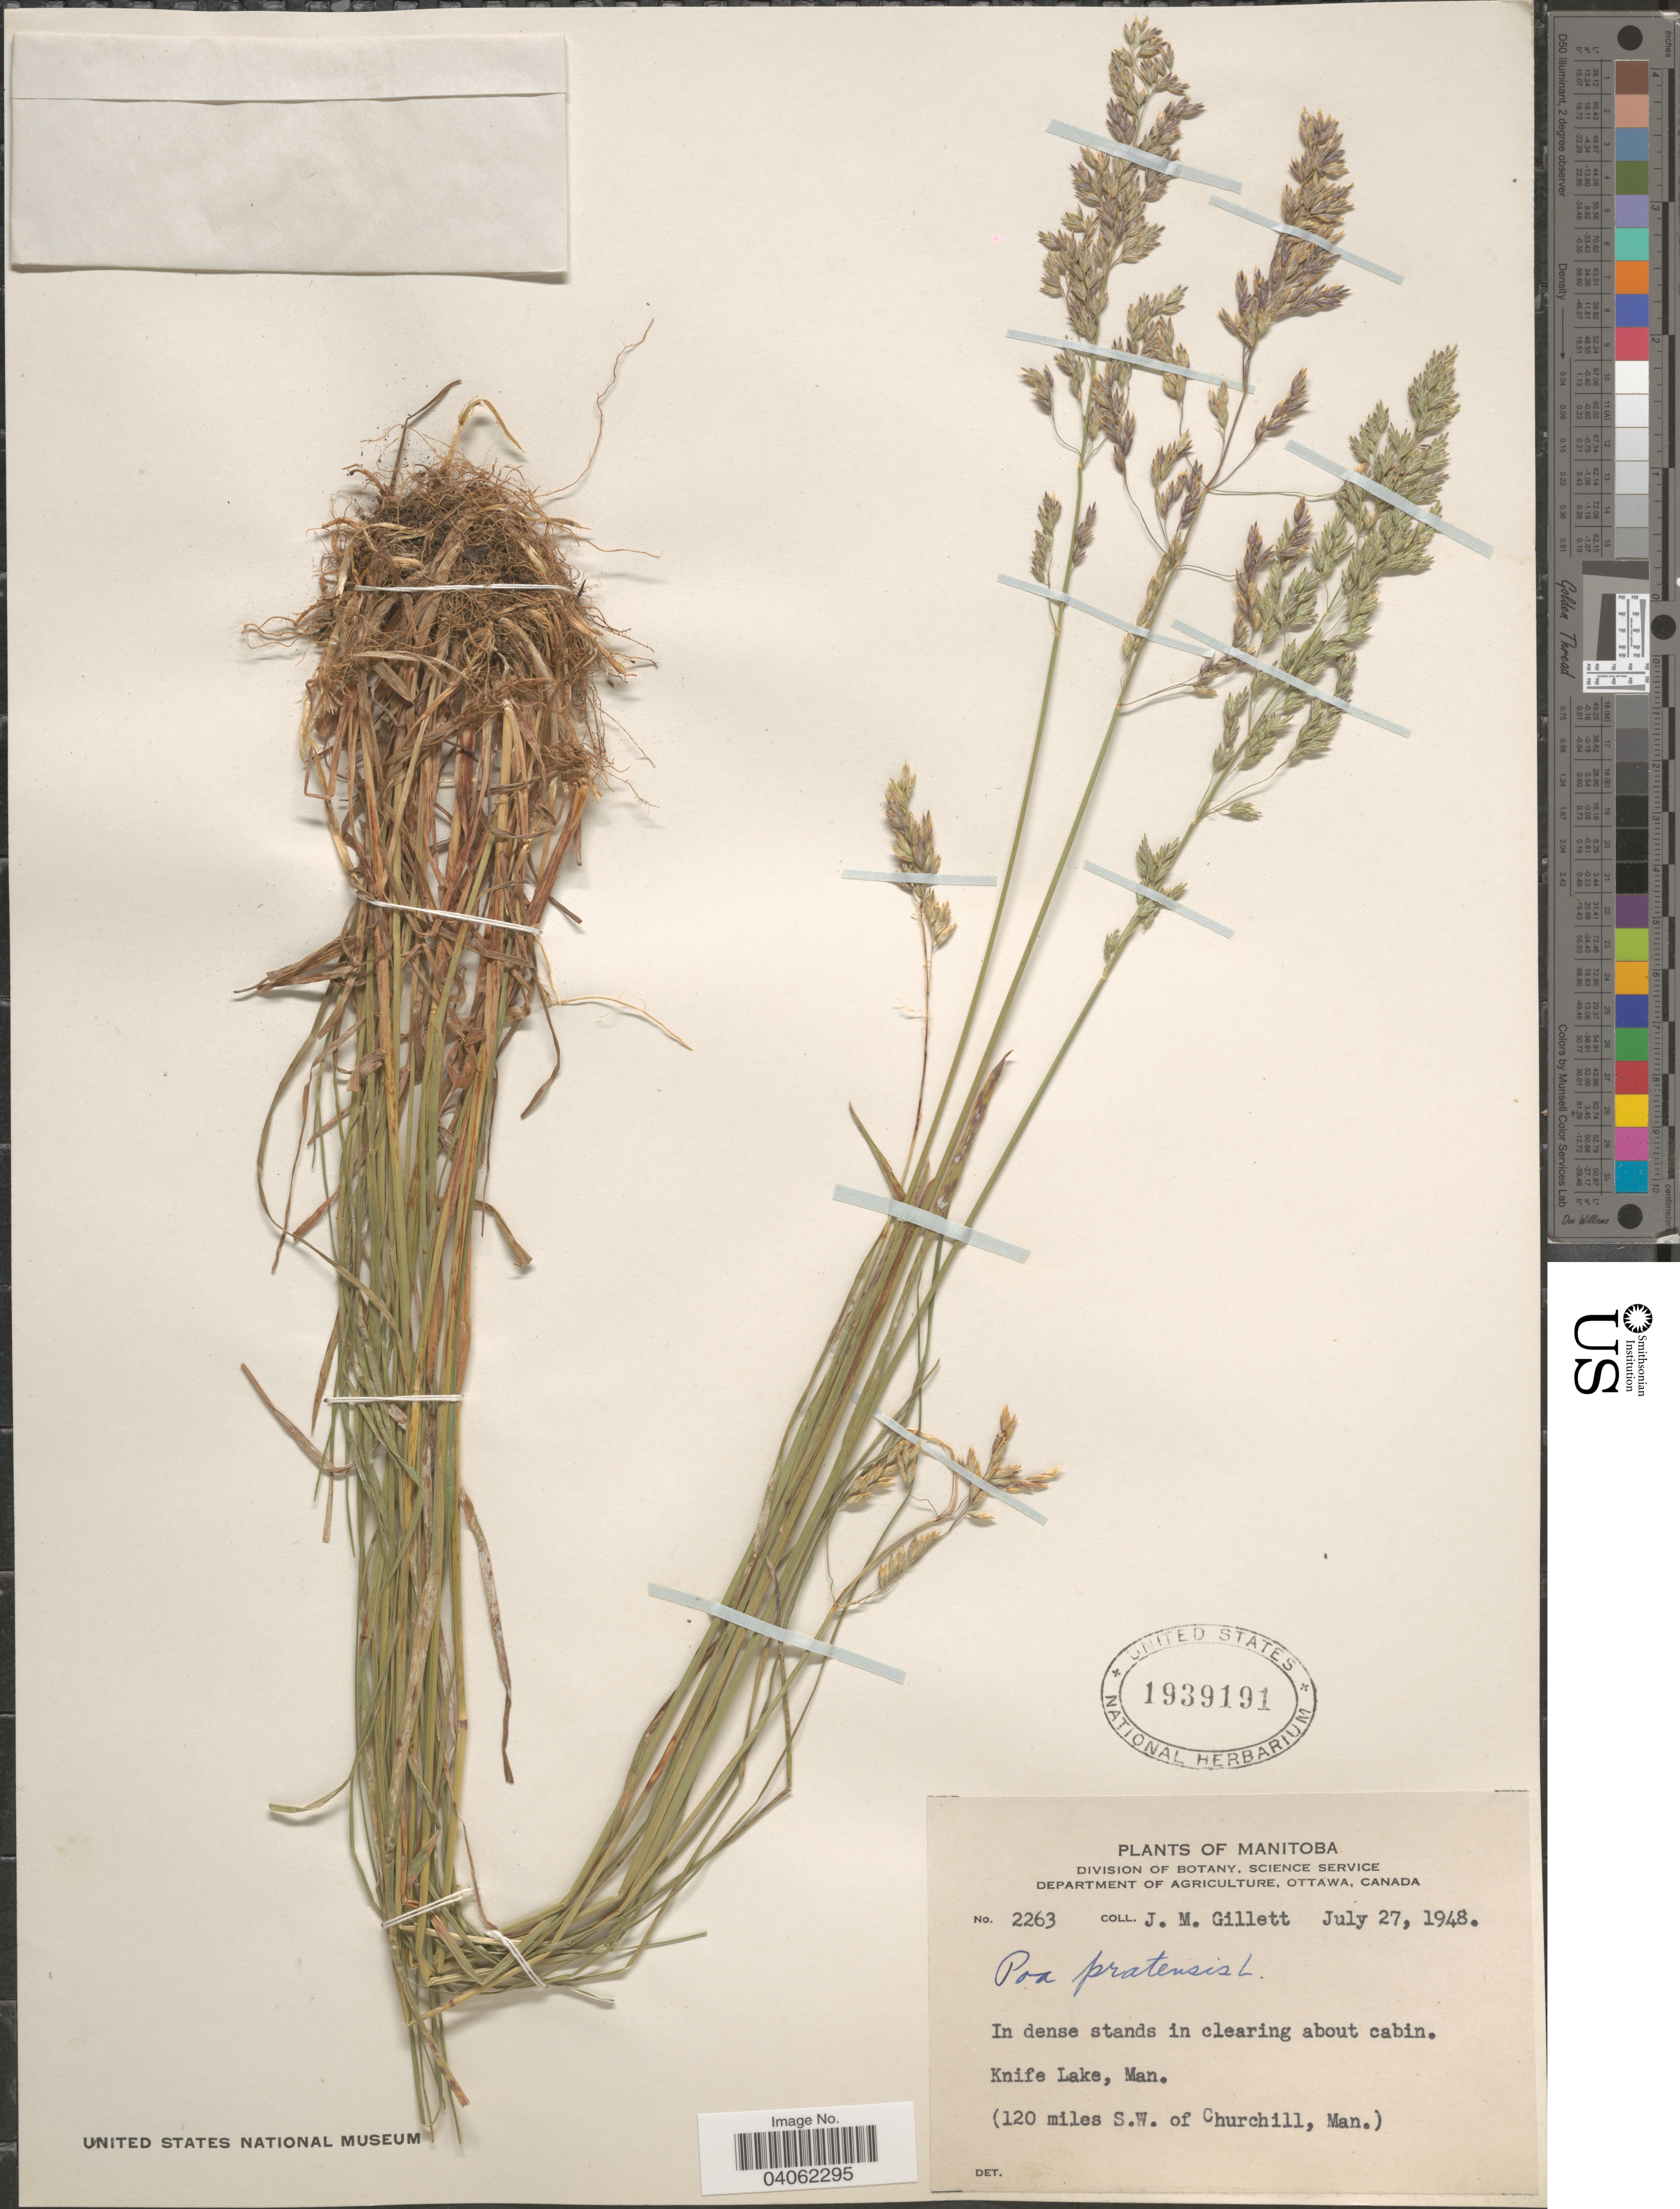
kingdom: Plantae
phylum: Tracheophyta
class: Liliopsida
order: Poales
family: Poaceae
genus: Poa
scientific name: Poa pratensis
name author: L.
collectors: J. M. Gillett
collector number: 2263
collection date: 1948-07-27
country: Canada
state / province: Manitoba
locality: Knife Lake. (120 miles S.W. of Churchill).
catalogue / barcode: US 1939191